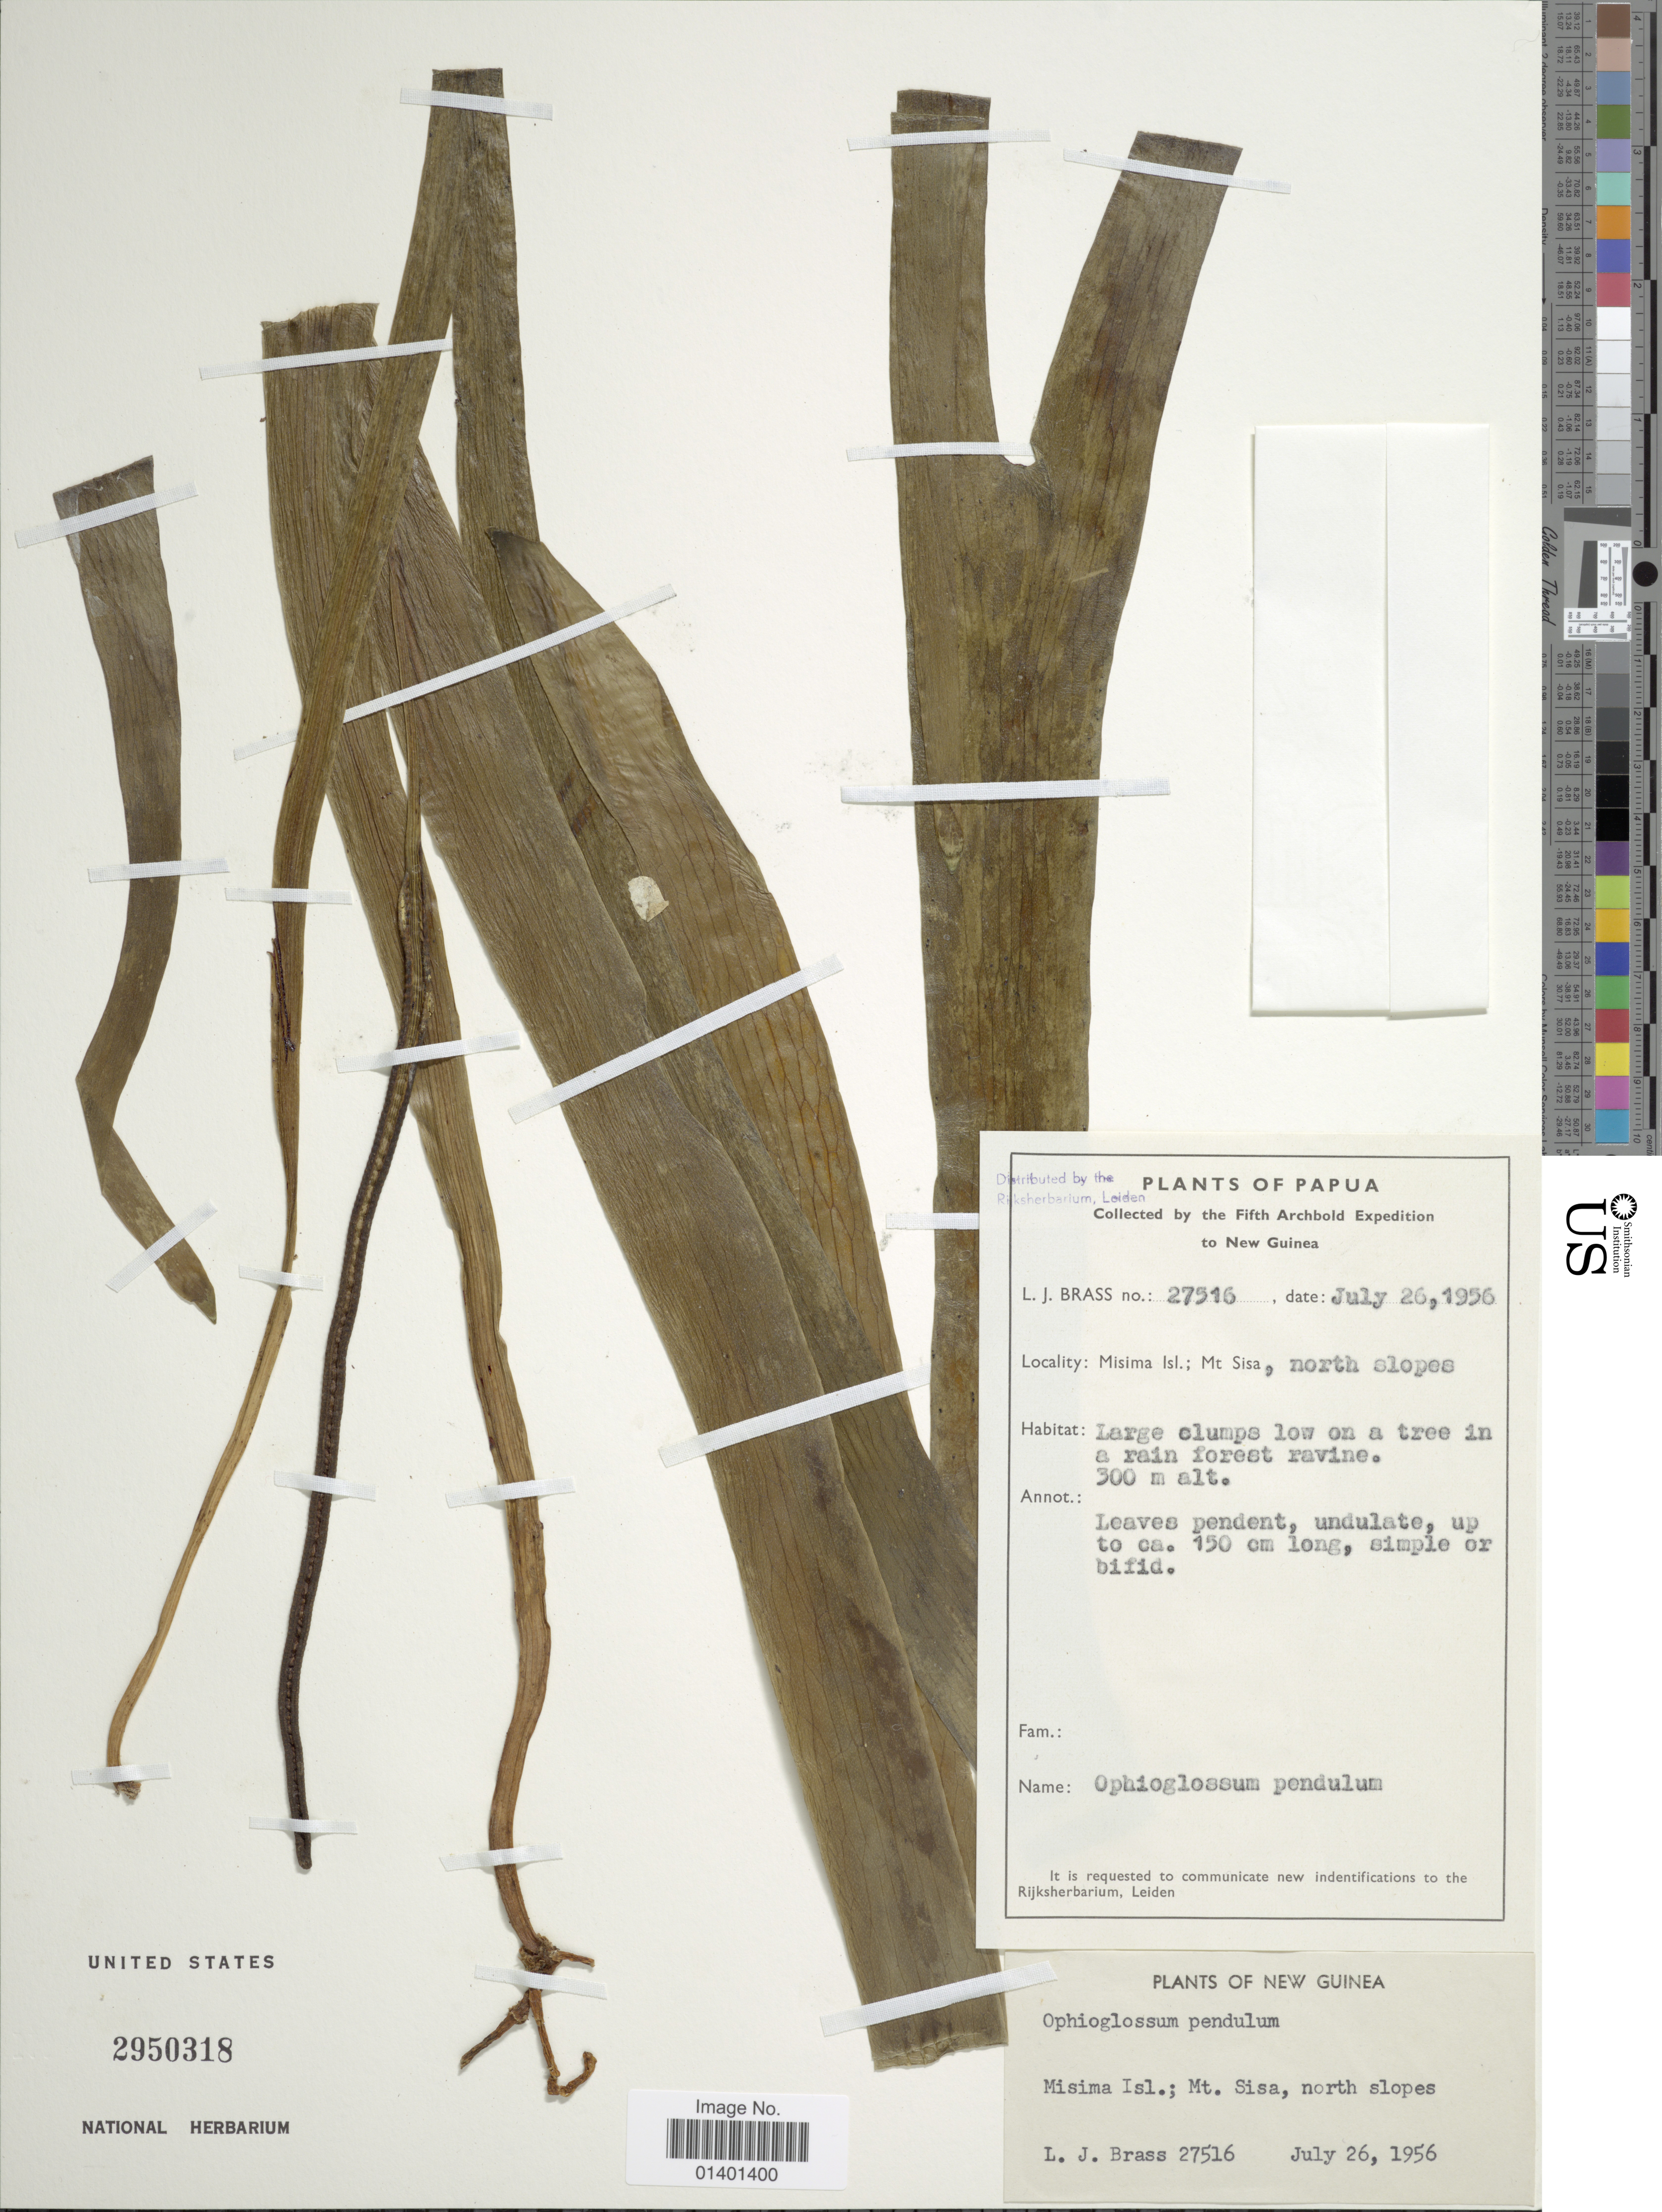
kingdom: Plantae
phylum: Tracheophyta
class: Polypodiopsida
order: Ophioglossales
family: Ophioglossaceae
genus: Ophioglossum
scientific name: Ophioglossum pendulum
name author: L.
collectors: L. J. Brass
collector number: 27516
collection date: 1956-07-26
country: Papua New Guinea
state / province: Milne Bay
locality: Misima Isl.; Mt. Sisa, north slopes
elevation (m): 300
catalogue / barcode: US 2950318